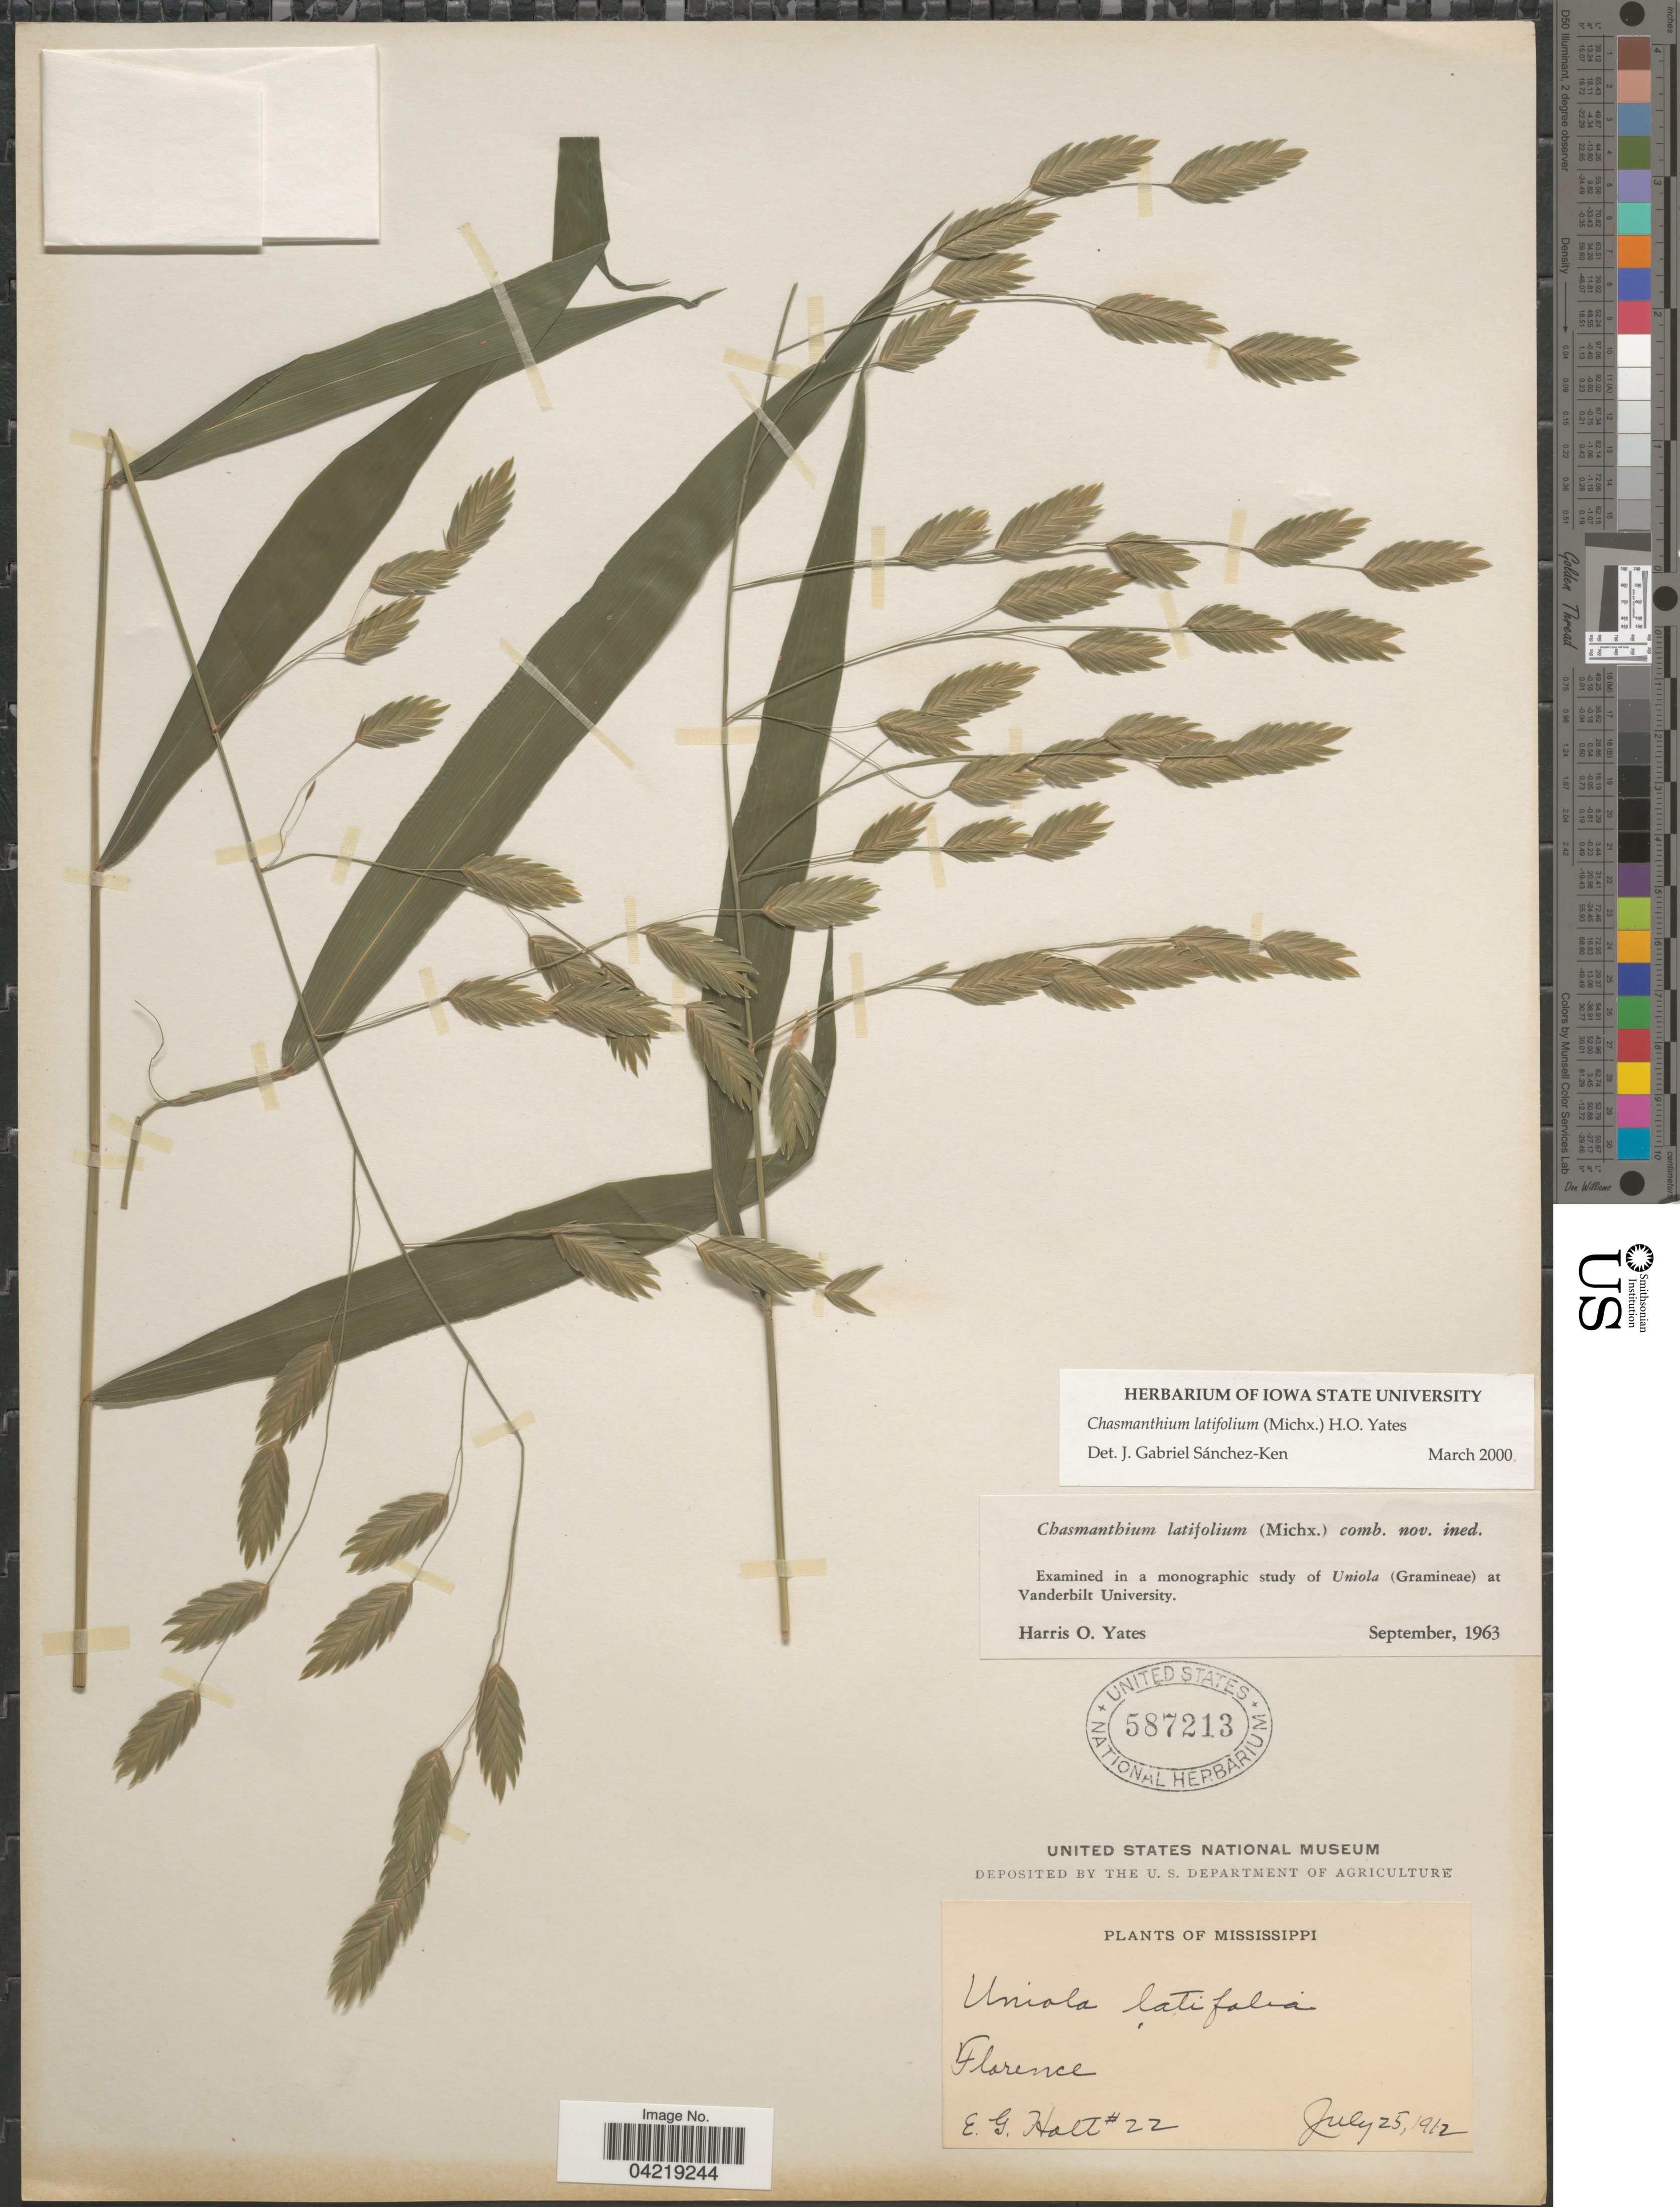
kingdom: Plantae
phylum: Tracheophyta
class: Liliopsida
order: Poales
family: Poaceae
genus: Chasmanthium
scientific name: Chasmanthium latifolium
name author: (Michx.) H.O. Yates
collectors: E. G. Holt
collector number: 22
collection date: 1912-07-25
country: United States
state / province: Mississippi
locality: Florence.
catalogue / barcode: US 587213